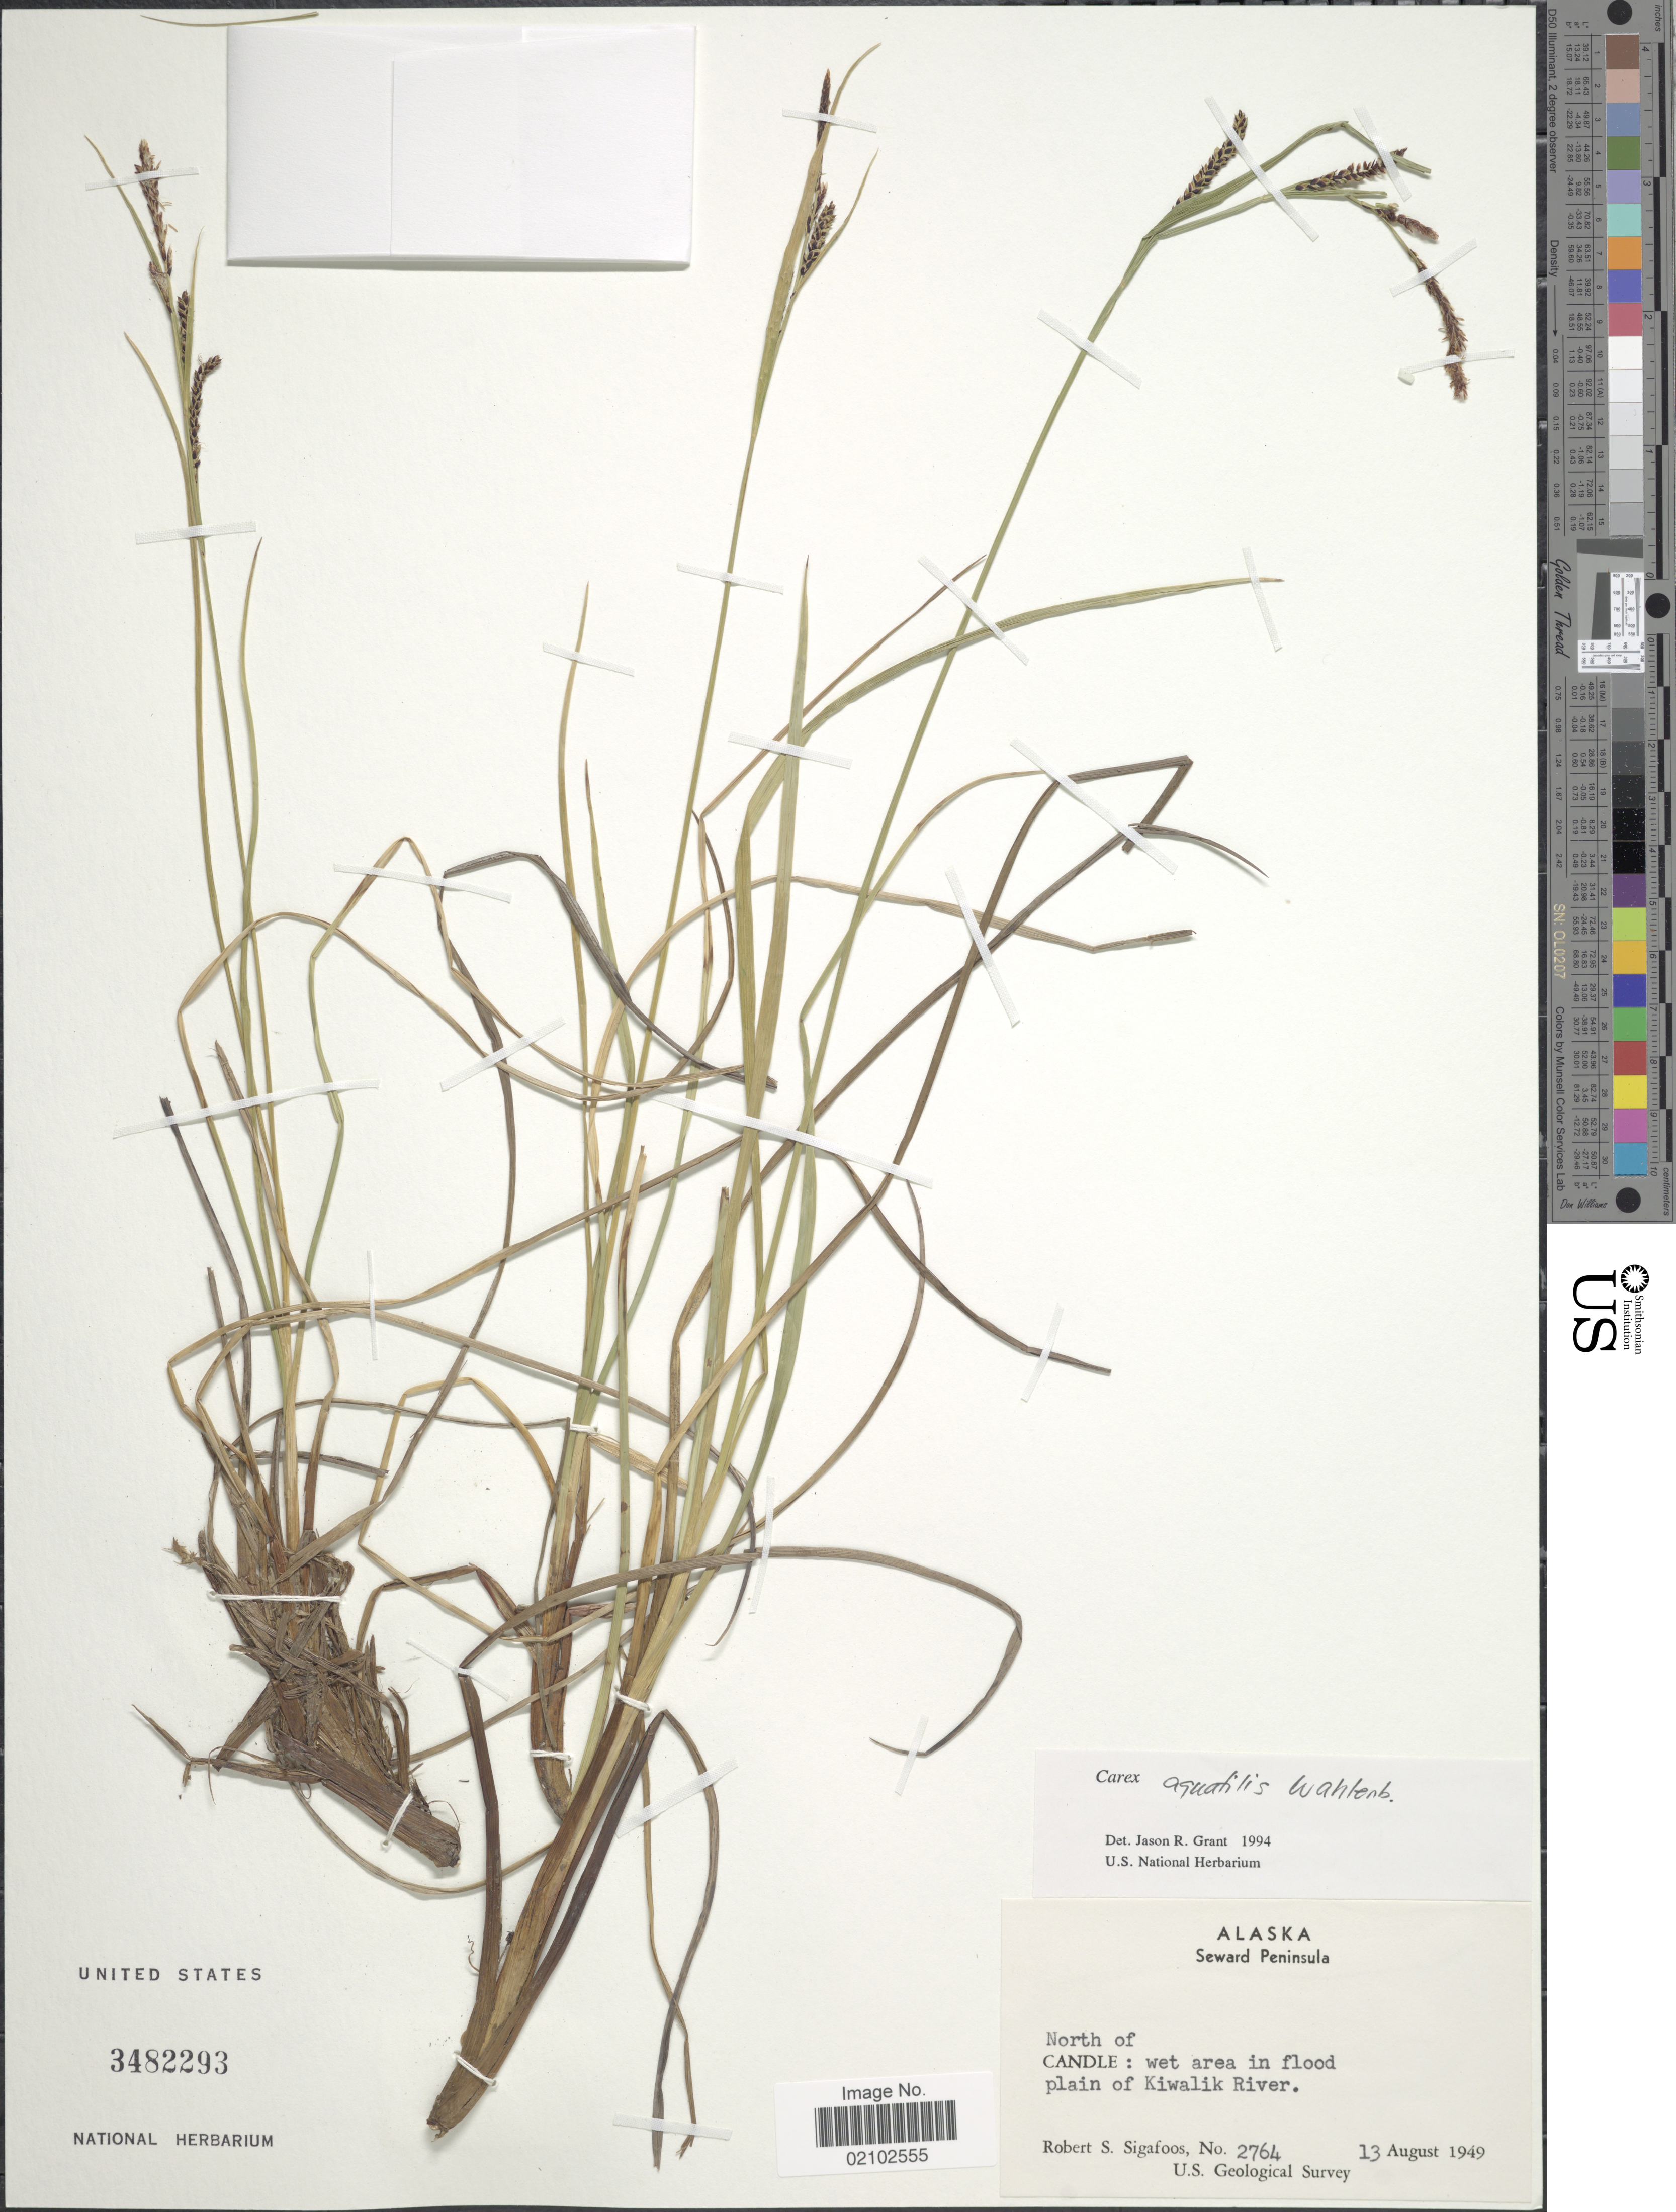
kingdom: Plantae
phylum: Tracheophyta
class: Liliopsida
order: Poales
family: Cyperaceae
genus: Carex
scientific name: Carex aquatilis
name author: Wahlenb.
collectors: R. Sigafoos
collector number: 2764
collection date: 1949-08-13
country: United States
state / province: Alaska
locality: Seward Peninsula, North of Candle: wet area in flood plain of Kiwalik River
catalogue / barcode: US 3482293